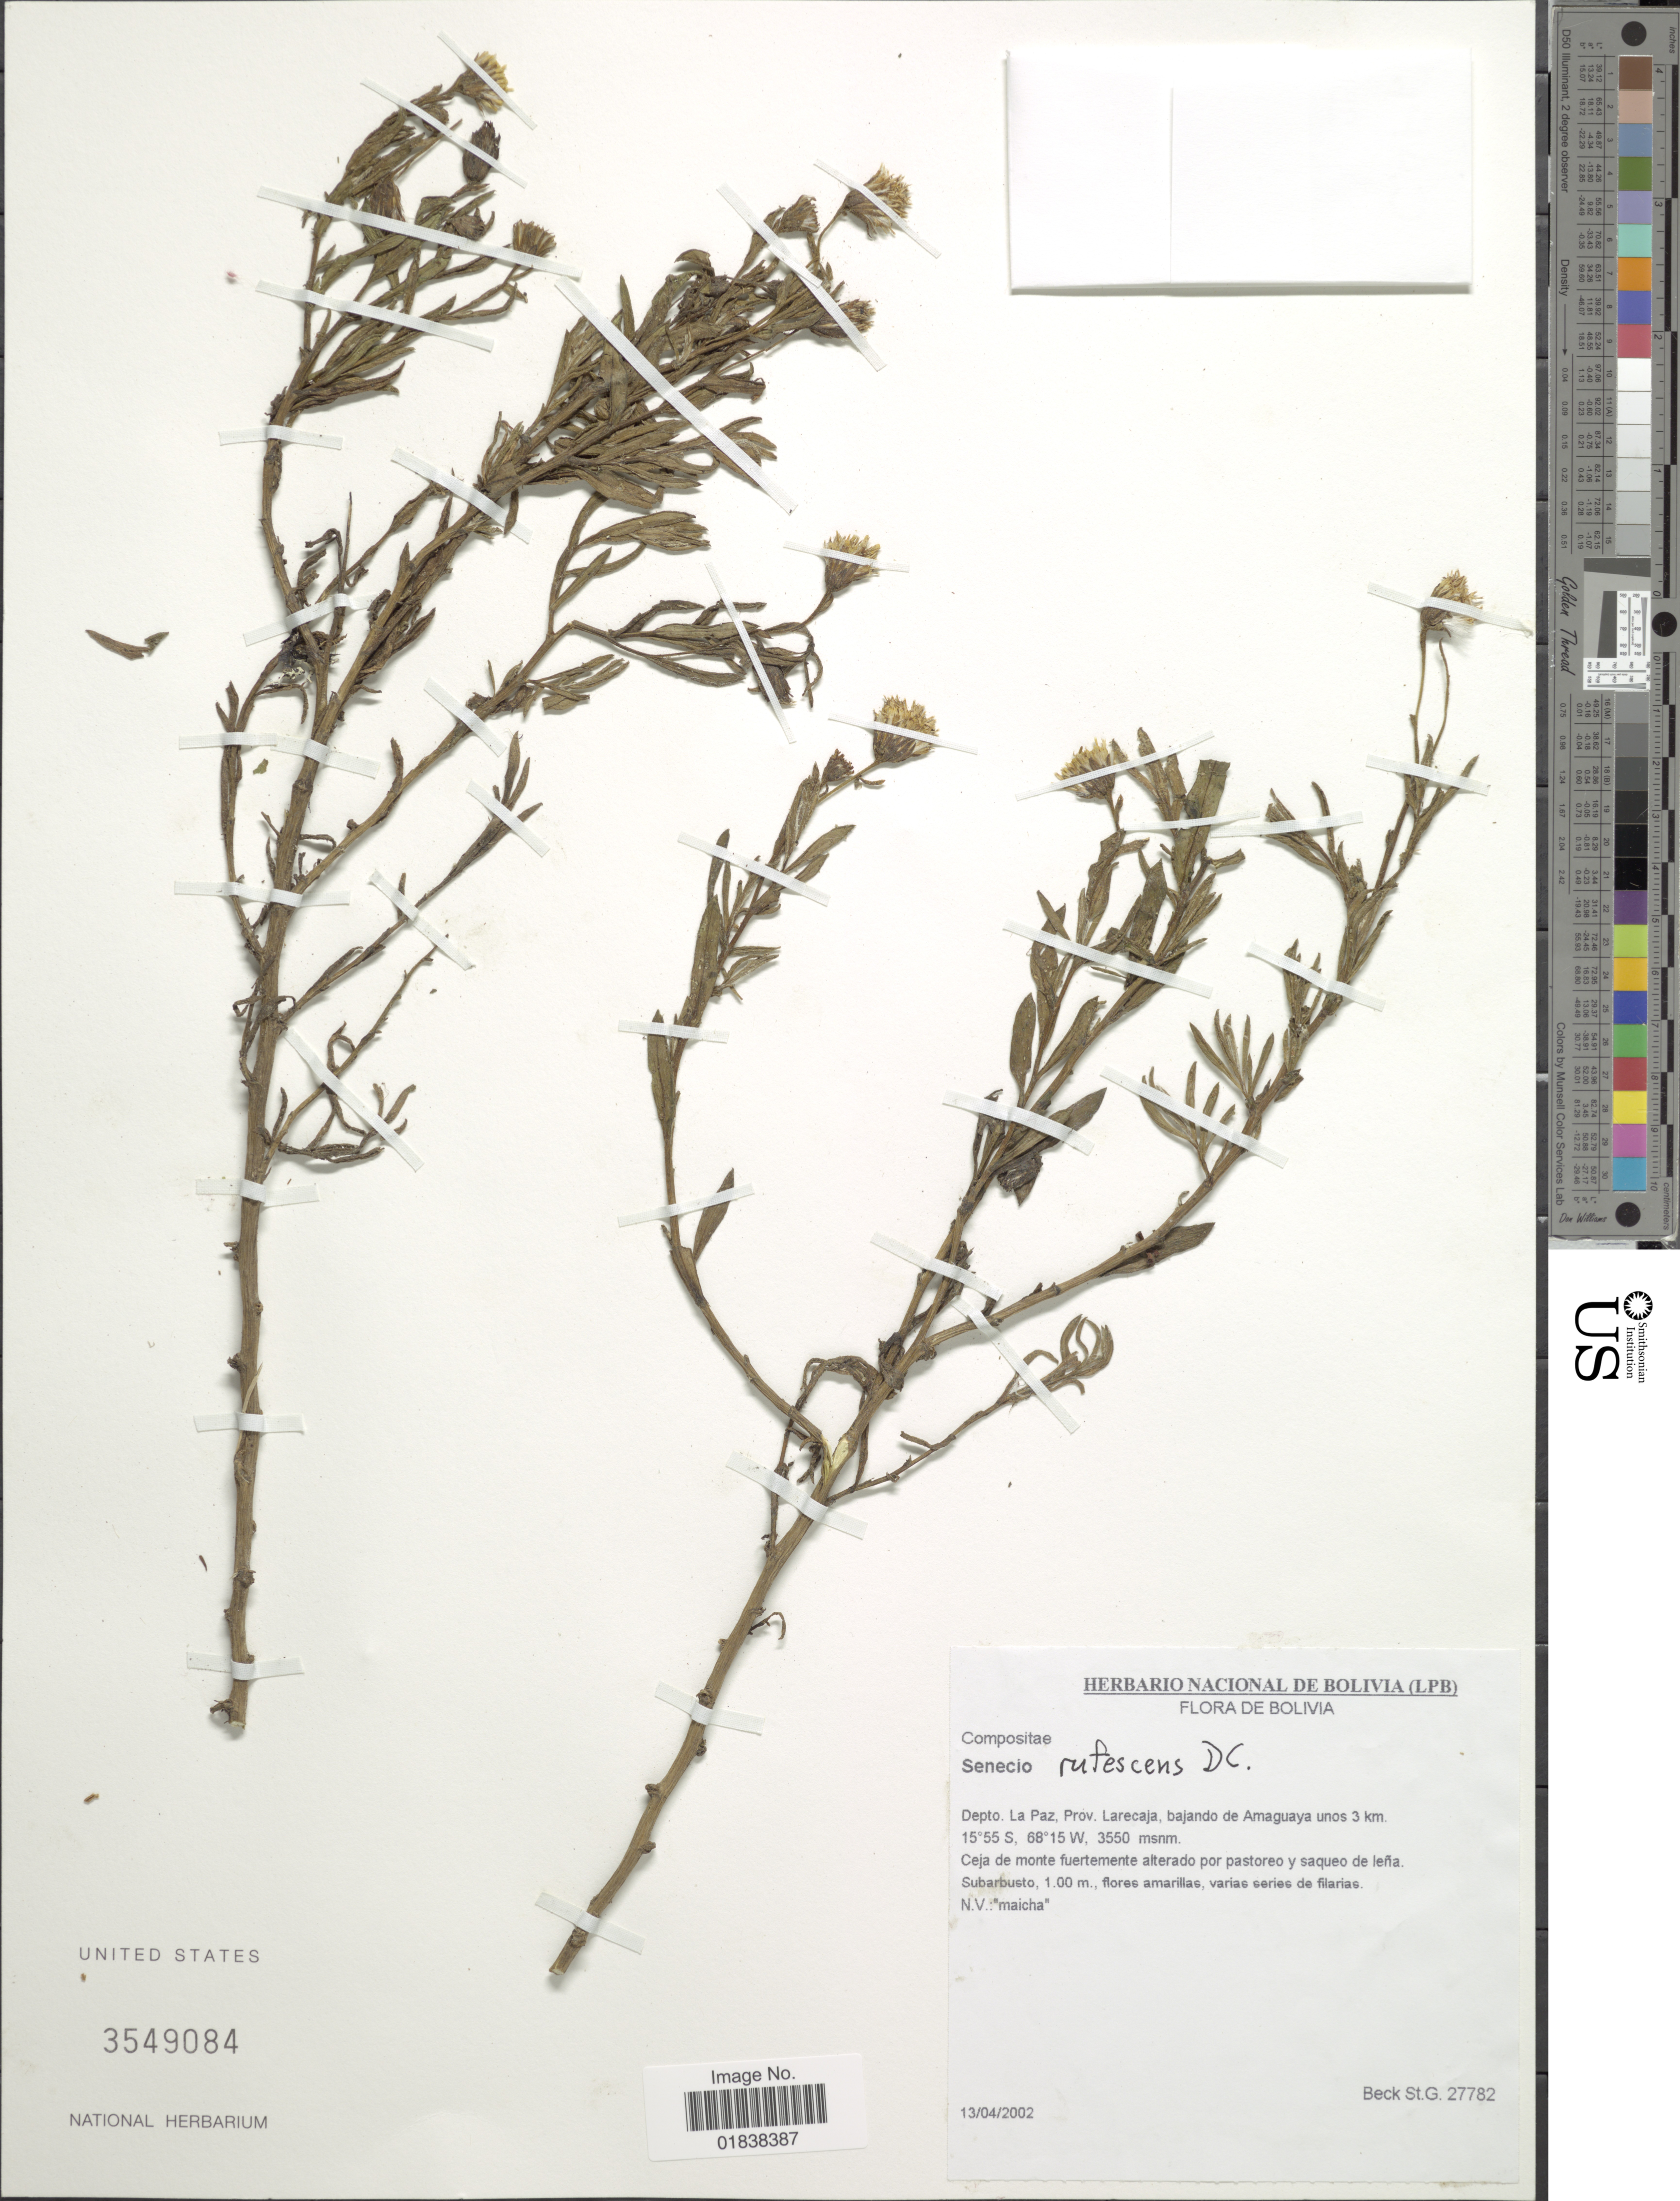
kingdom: Plantae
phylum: Tracheophyta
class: Magnoliopsida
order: Asterales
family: Asteraceae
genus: Senecio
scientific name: Senecio rufescens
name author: DC.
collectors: S. G. Beck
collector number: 27782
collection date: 2002-04-13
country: Bolivia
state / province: La Paz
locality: Prov. Larecaja, bajando de Amaguaya unos 3 km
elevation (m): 3550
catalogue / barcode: US 3549084